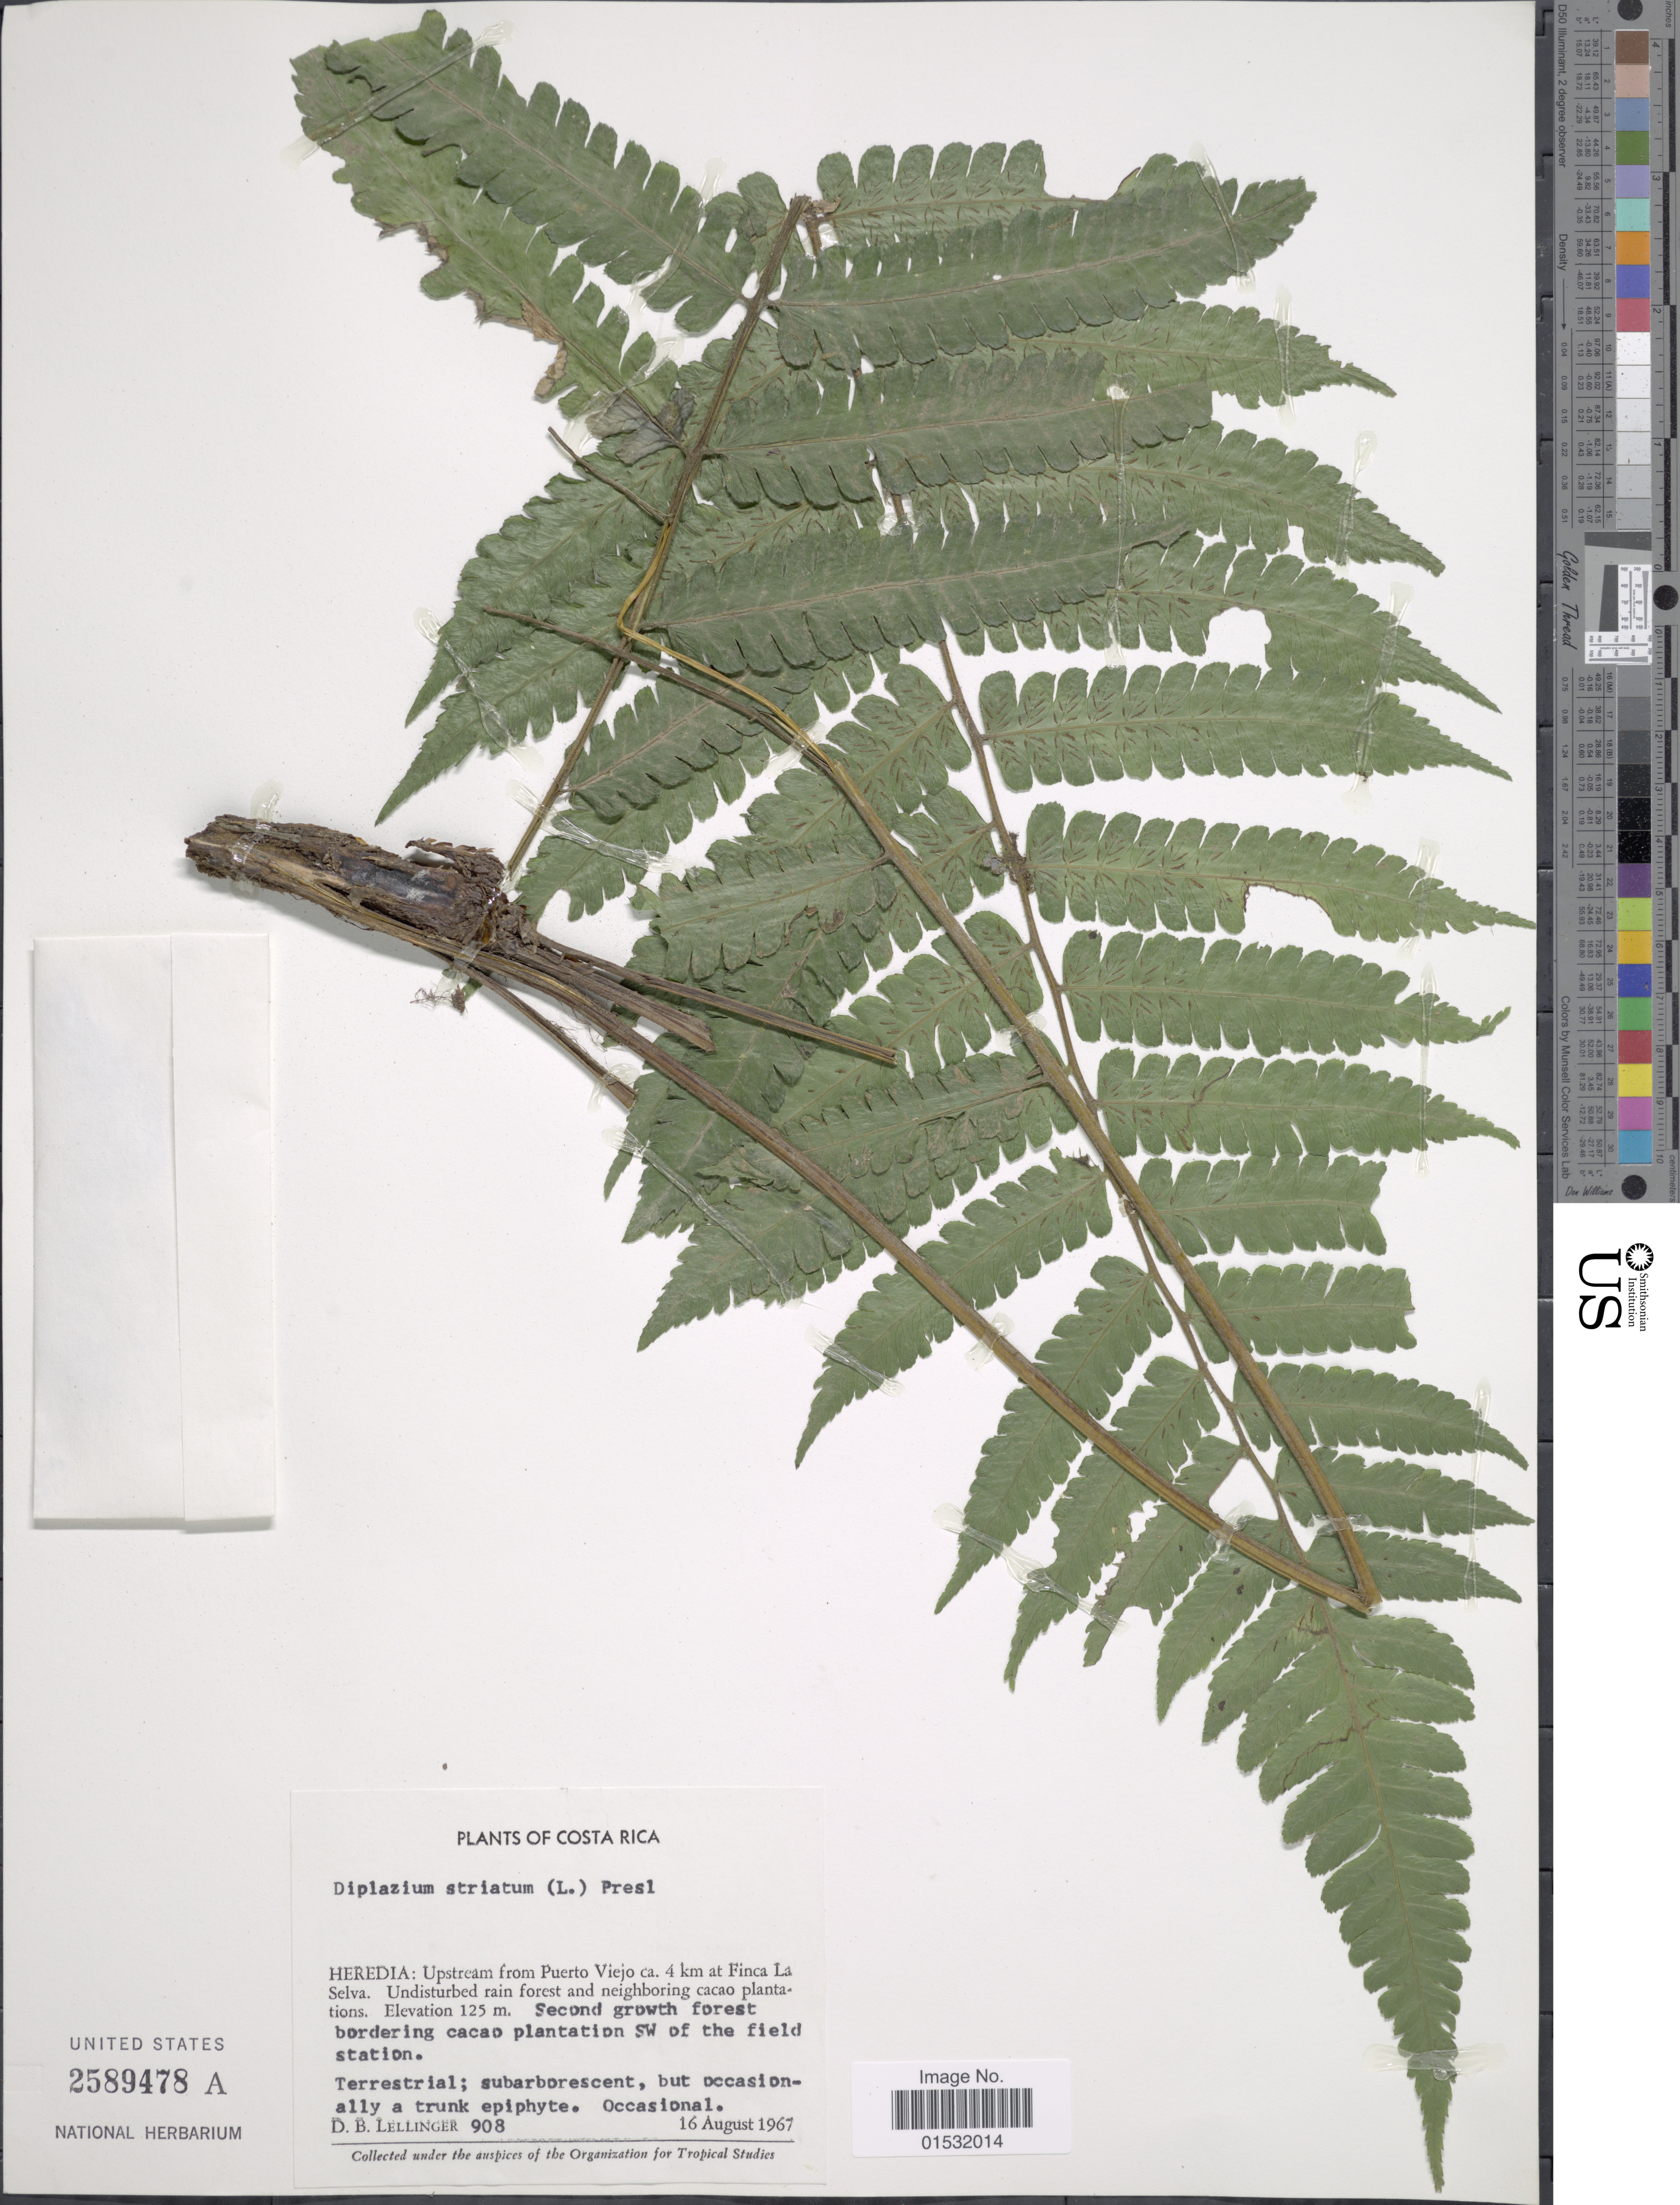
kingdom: Plantae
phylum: Tracheophyta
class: Polypodiopsida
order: Polypodiales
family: Athyriaceae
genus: Diplazium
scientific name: Diplazium striatastrum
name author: Lellinger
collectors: D. B. Lellinger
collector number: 908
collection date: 1967-08-16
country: Costa Rica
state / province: Heredia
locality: Upstream from Puerto Viejo ca. 4 km at Finca La Selva. Undisturbed rain forest and neighboring cacao plantations.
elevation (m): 125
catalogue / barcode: US 2589478A